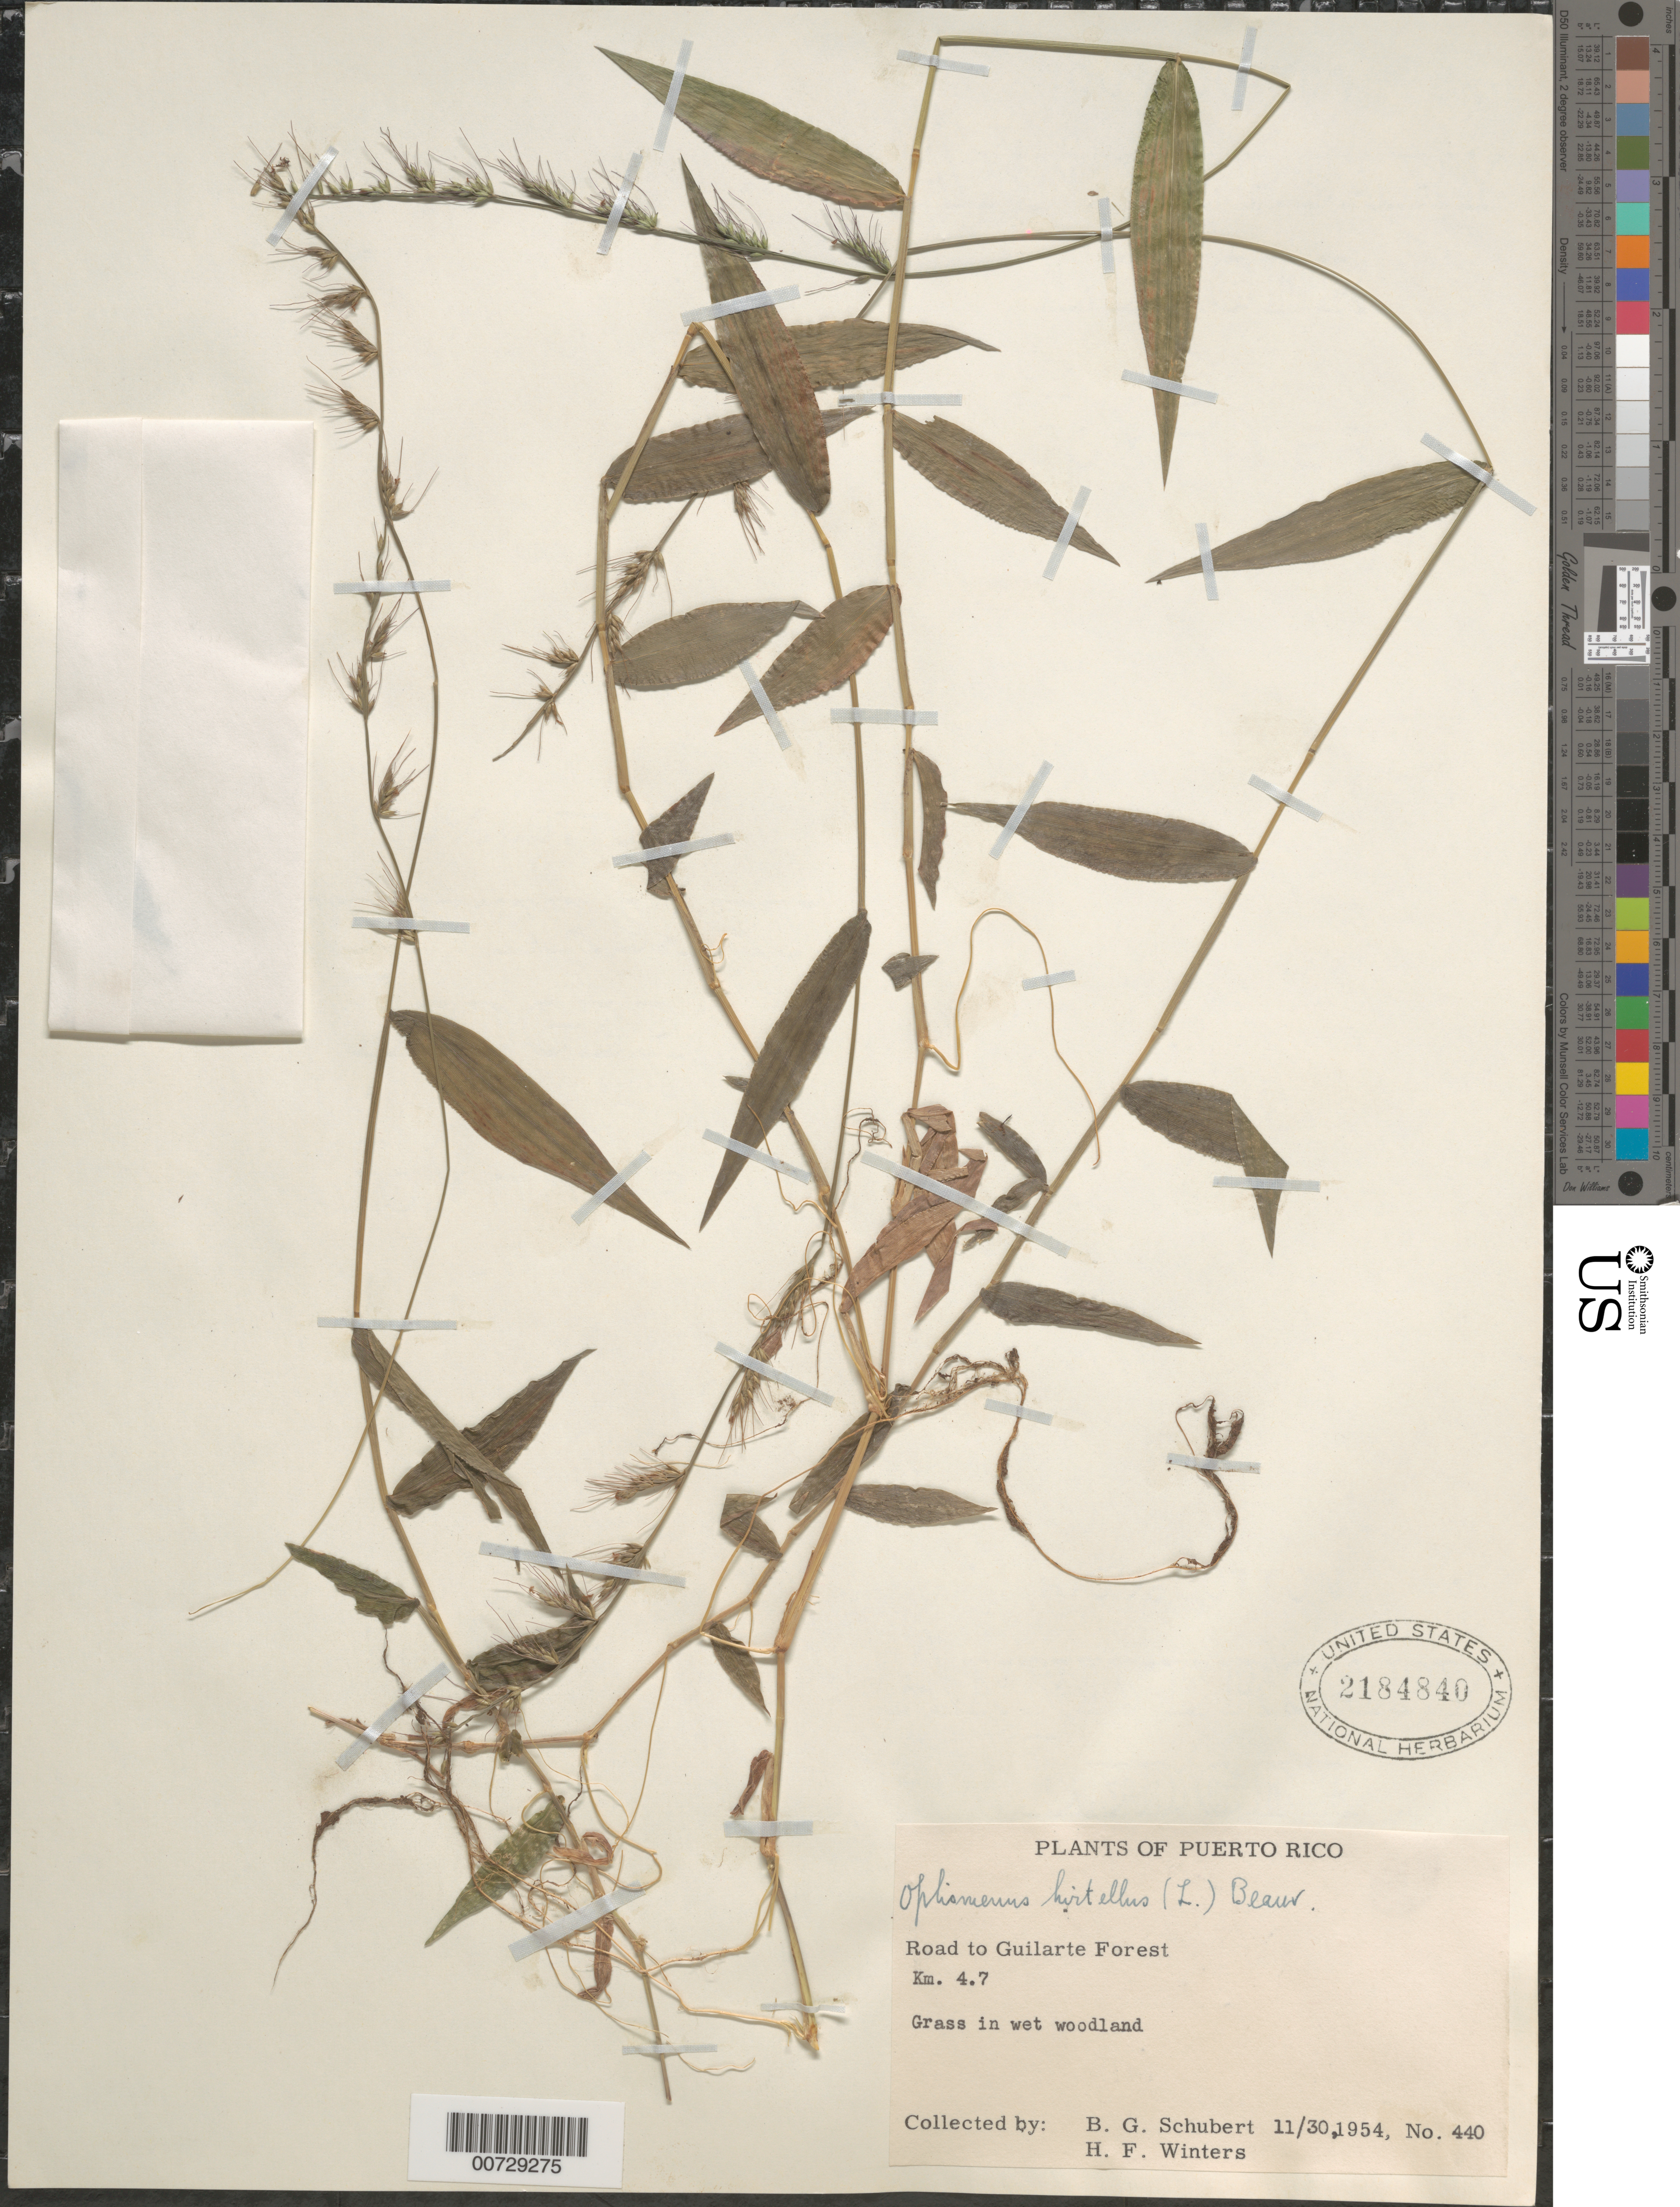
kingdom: Plantae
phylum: Tracheophyta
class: Liliopsida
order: Poales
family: Poaceae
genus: Oplismenus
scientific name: Oplismenus hirtellus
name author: (L.) P. Beauv.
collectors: B. Schubert & H. Winters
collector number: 440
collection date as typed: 30 Nov 1954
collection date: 1954-11-30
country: Puerto Rico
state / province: Adjuntas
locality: Guilarte Forest, road to; km 4.7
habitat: Grass in wet woodland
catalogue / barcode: US 2184840